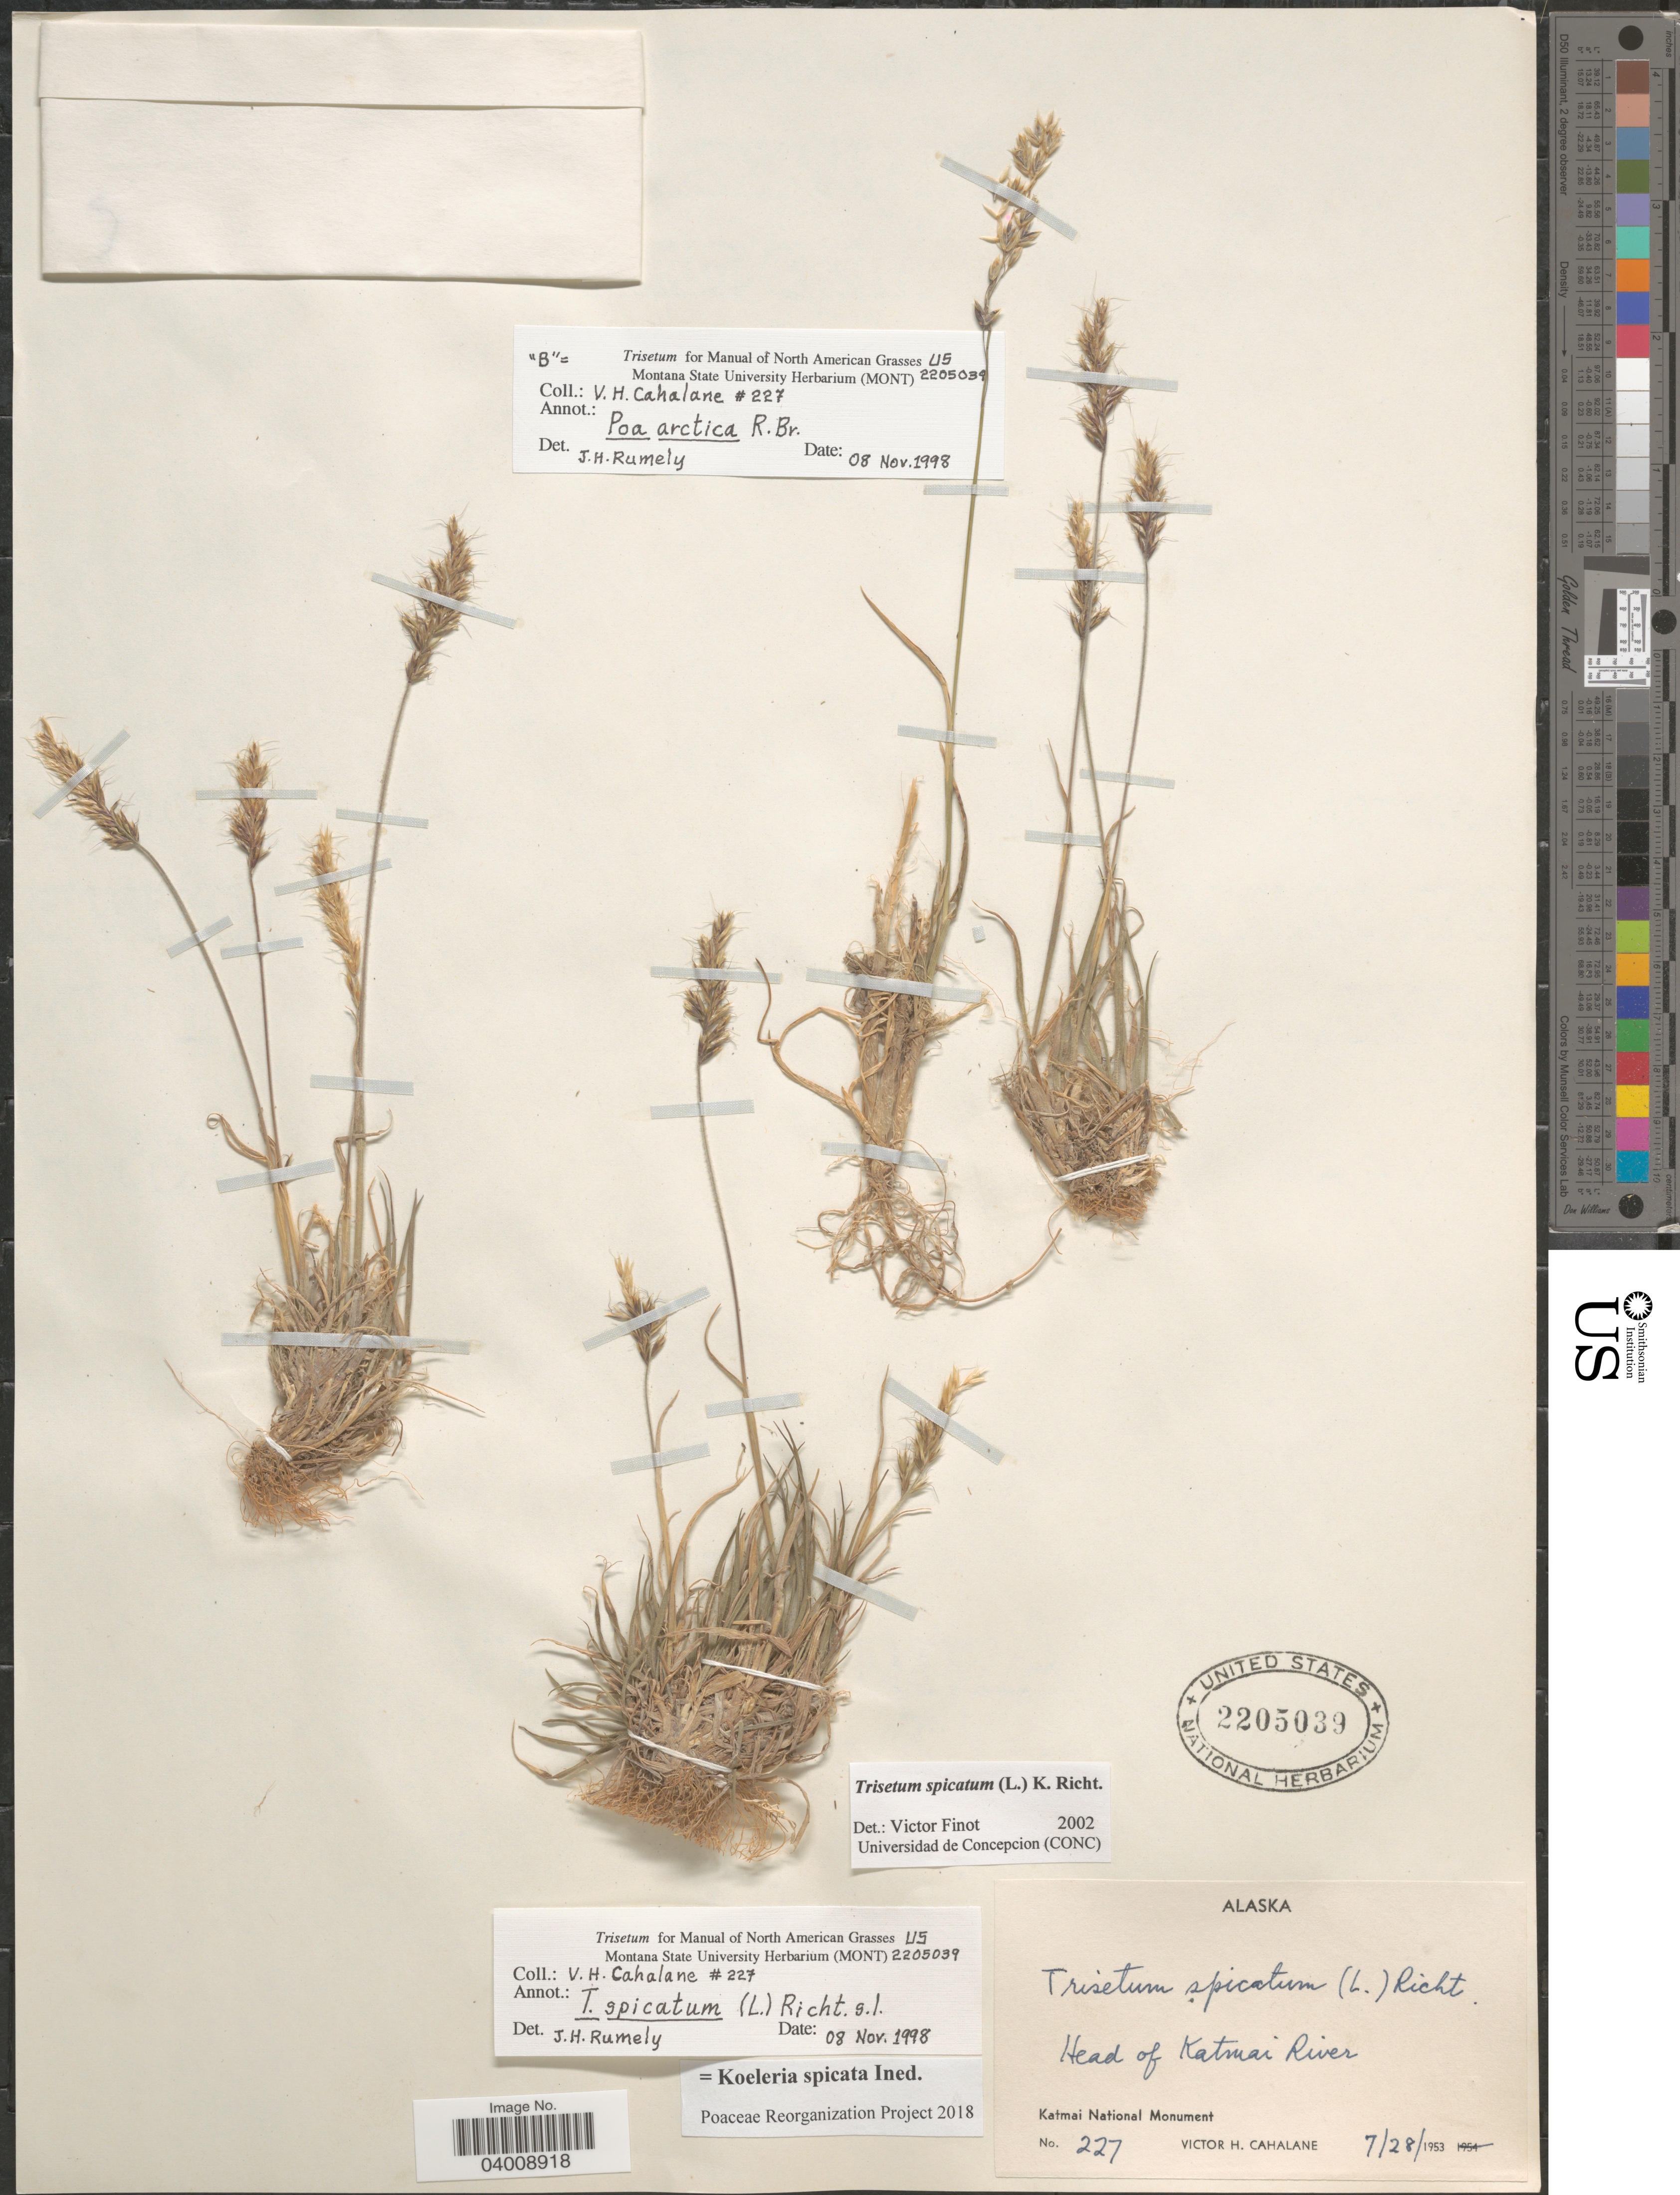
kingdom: Plantae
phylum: Tracheophyta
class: Liliopsida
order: Poales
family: Poaceae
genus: Koeleria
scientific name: Koeleria spicata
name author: (L.) Barberá et al.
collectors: V. Cahalane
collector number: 227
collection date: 1953-07-28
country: United States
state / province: Alaska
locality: Head of Katmai River. Katmai National Monument.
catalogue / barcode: US 2205039